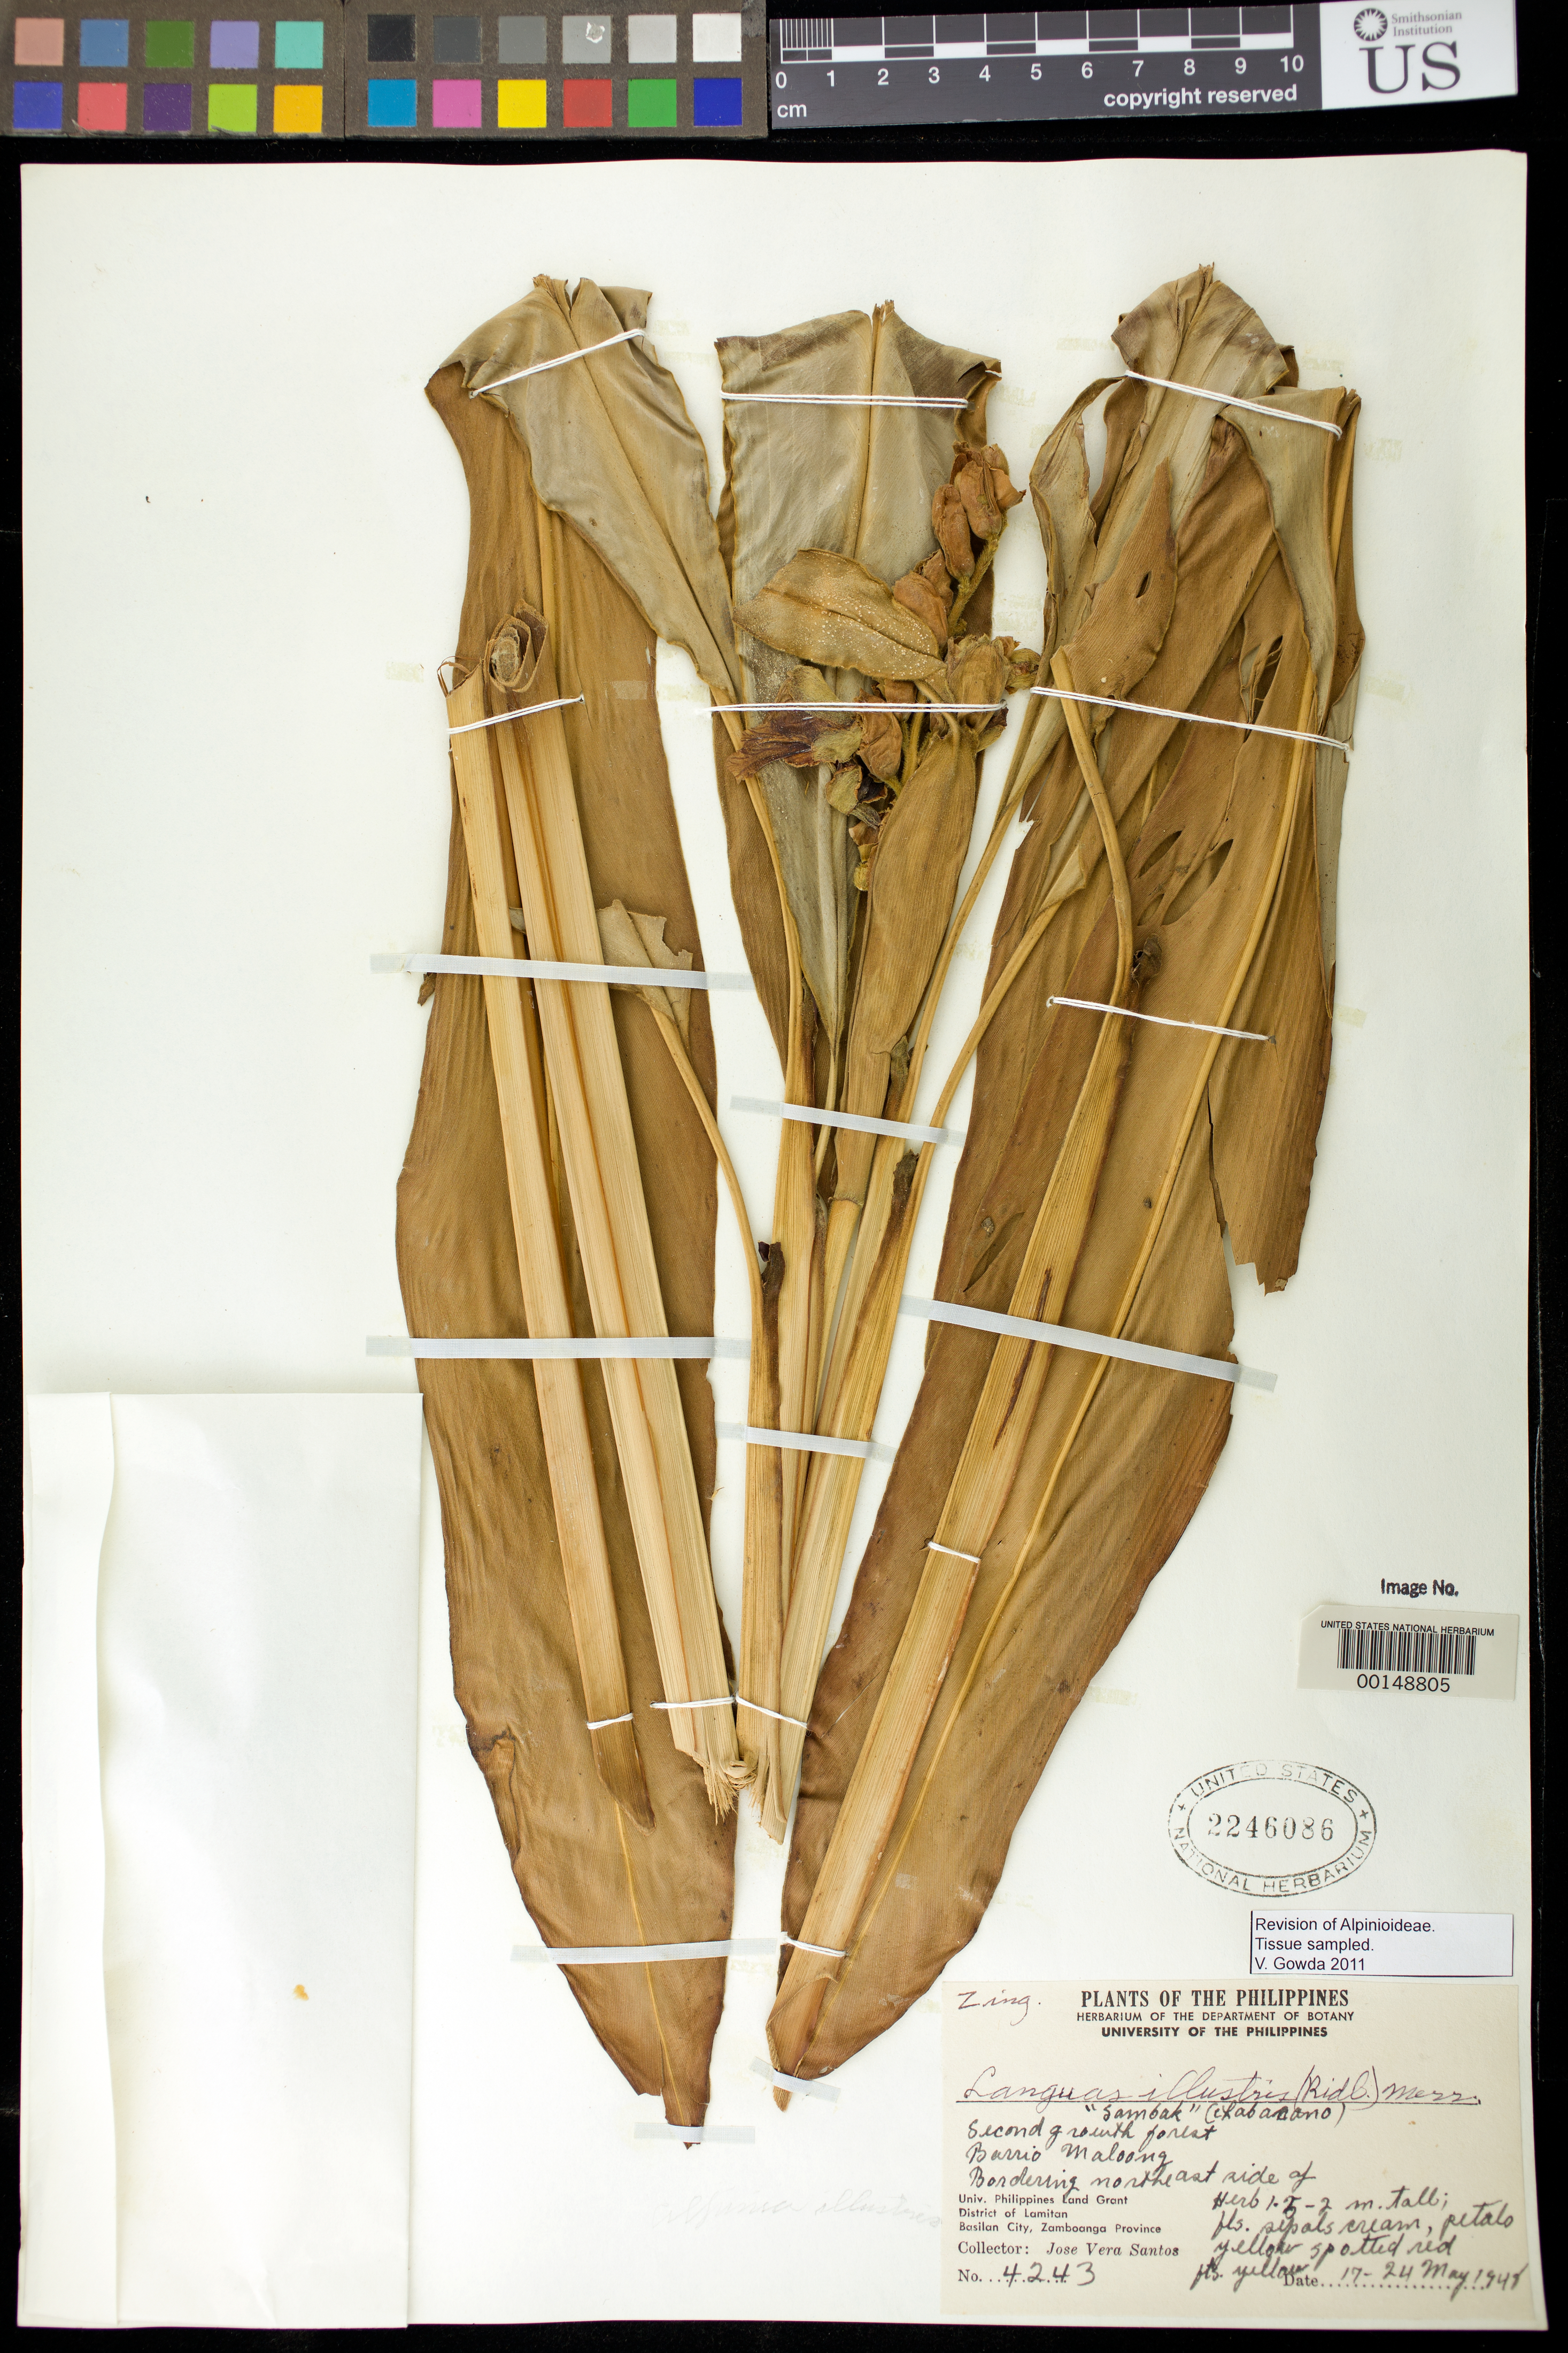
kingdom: Plantae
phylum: Tracheophyta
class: Liliopsida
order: Zingiberales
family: Zingiberaceae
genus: Alpinia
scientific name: Alpinia illustris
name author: Ridl.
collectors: J. V. Santos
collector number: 4243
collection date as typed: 17 May 1948 to 24 May 1948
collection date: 1948-05-17/1948-05-24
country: Philippines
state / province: Muslim Mindanao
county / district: Basilan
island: Basilan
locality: Barrio maloong, bordering ne side of univ philippines land grant, district of lamitan, basilan city, zamboanga province (?)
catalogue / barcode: US 2246086